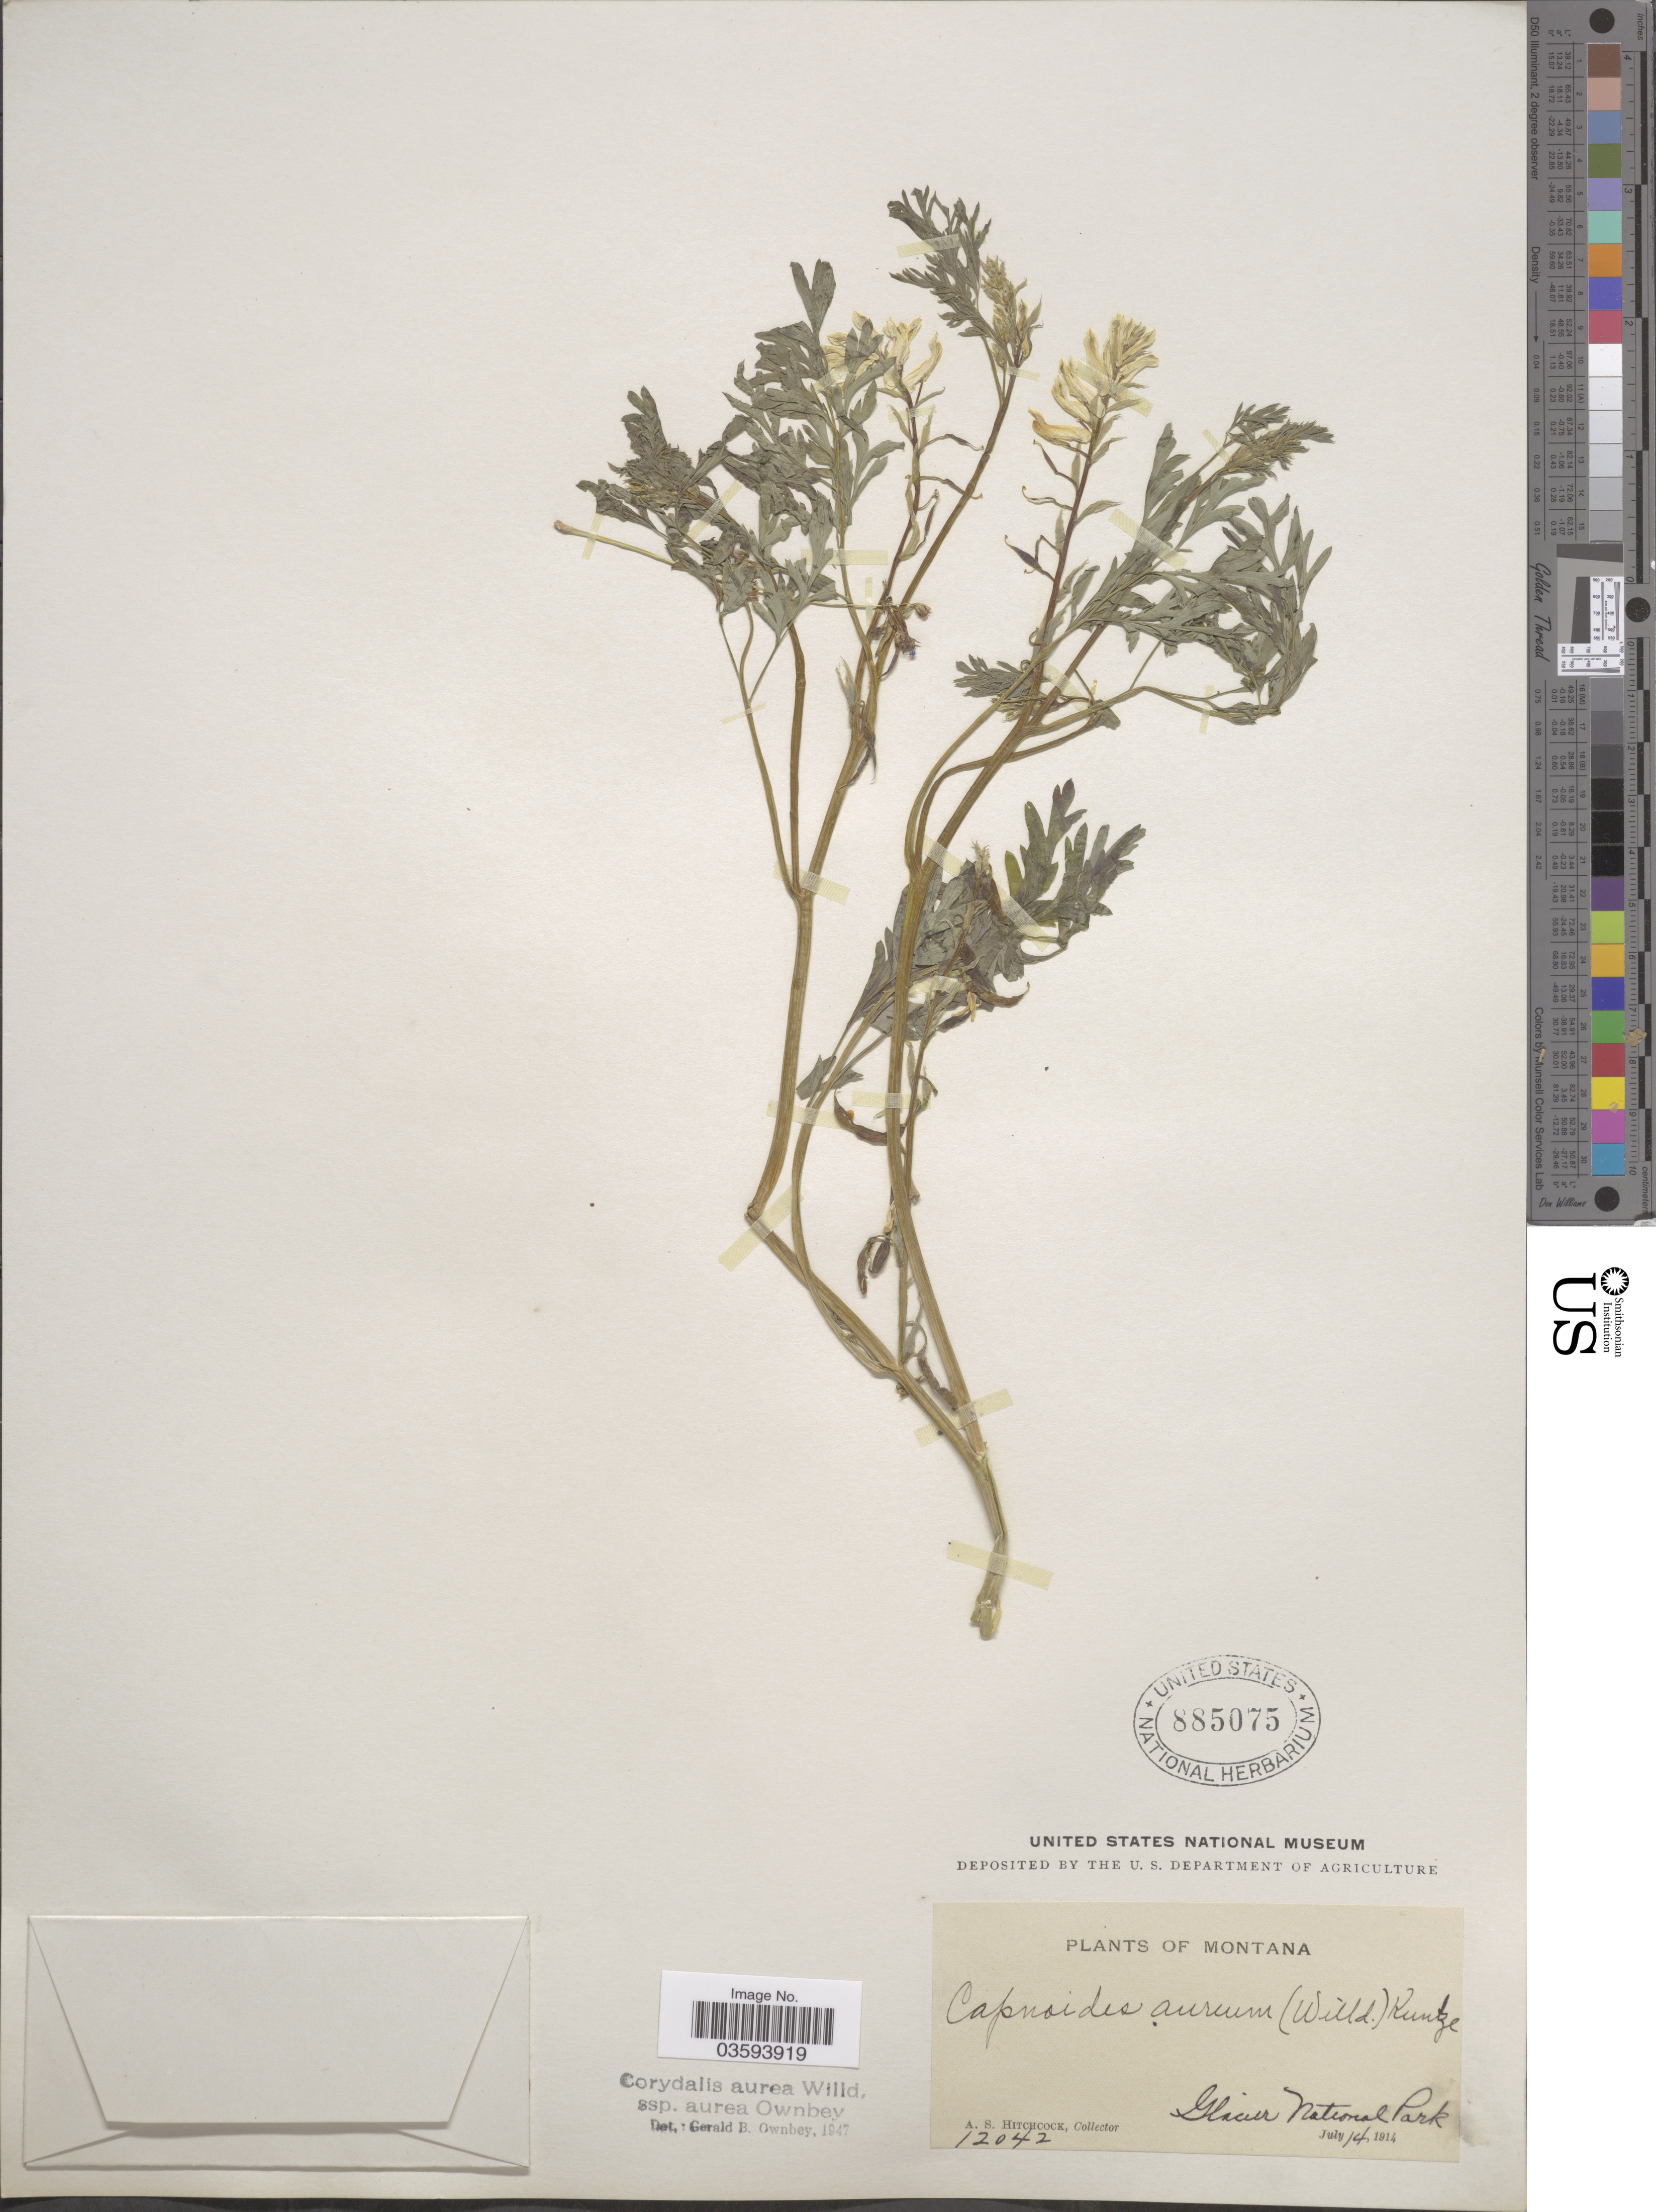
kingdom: Plantae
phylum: Tracheophyta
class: Magnoliopsida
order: Ranunculales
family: Papaveraceae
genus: Corydalis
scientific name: Corydalis aurea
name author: Willd.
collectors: A. S. Hitchcock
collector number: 12042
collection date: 1914-07-14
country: United States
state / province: Montana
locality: Glacier National Park.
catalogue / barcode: US 885075